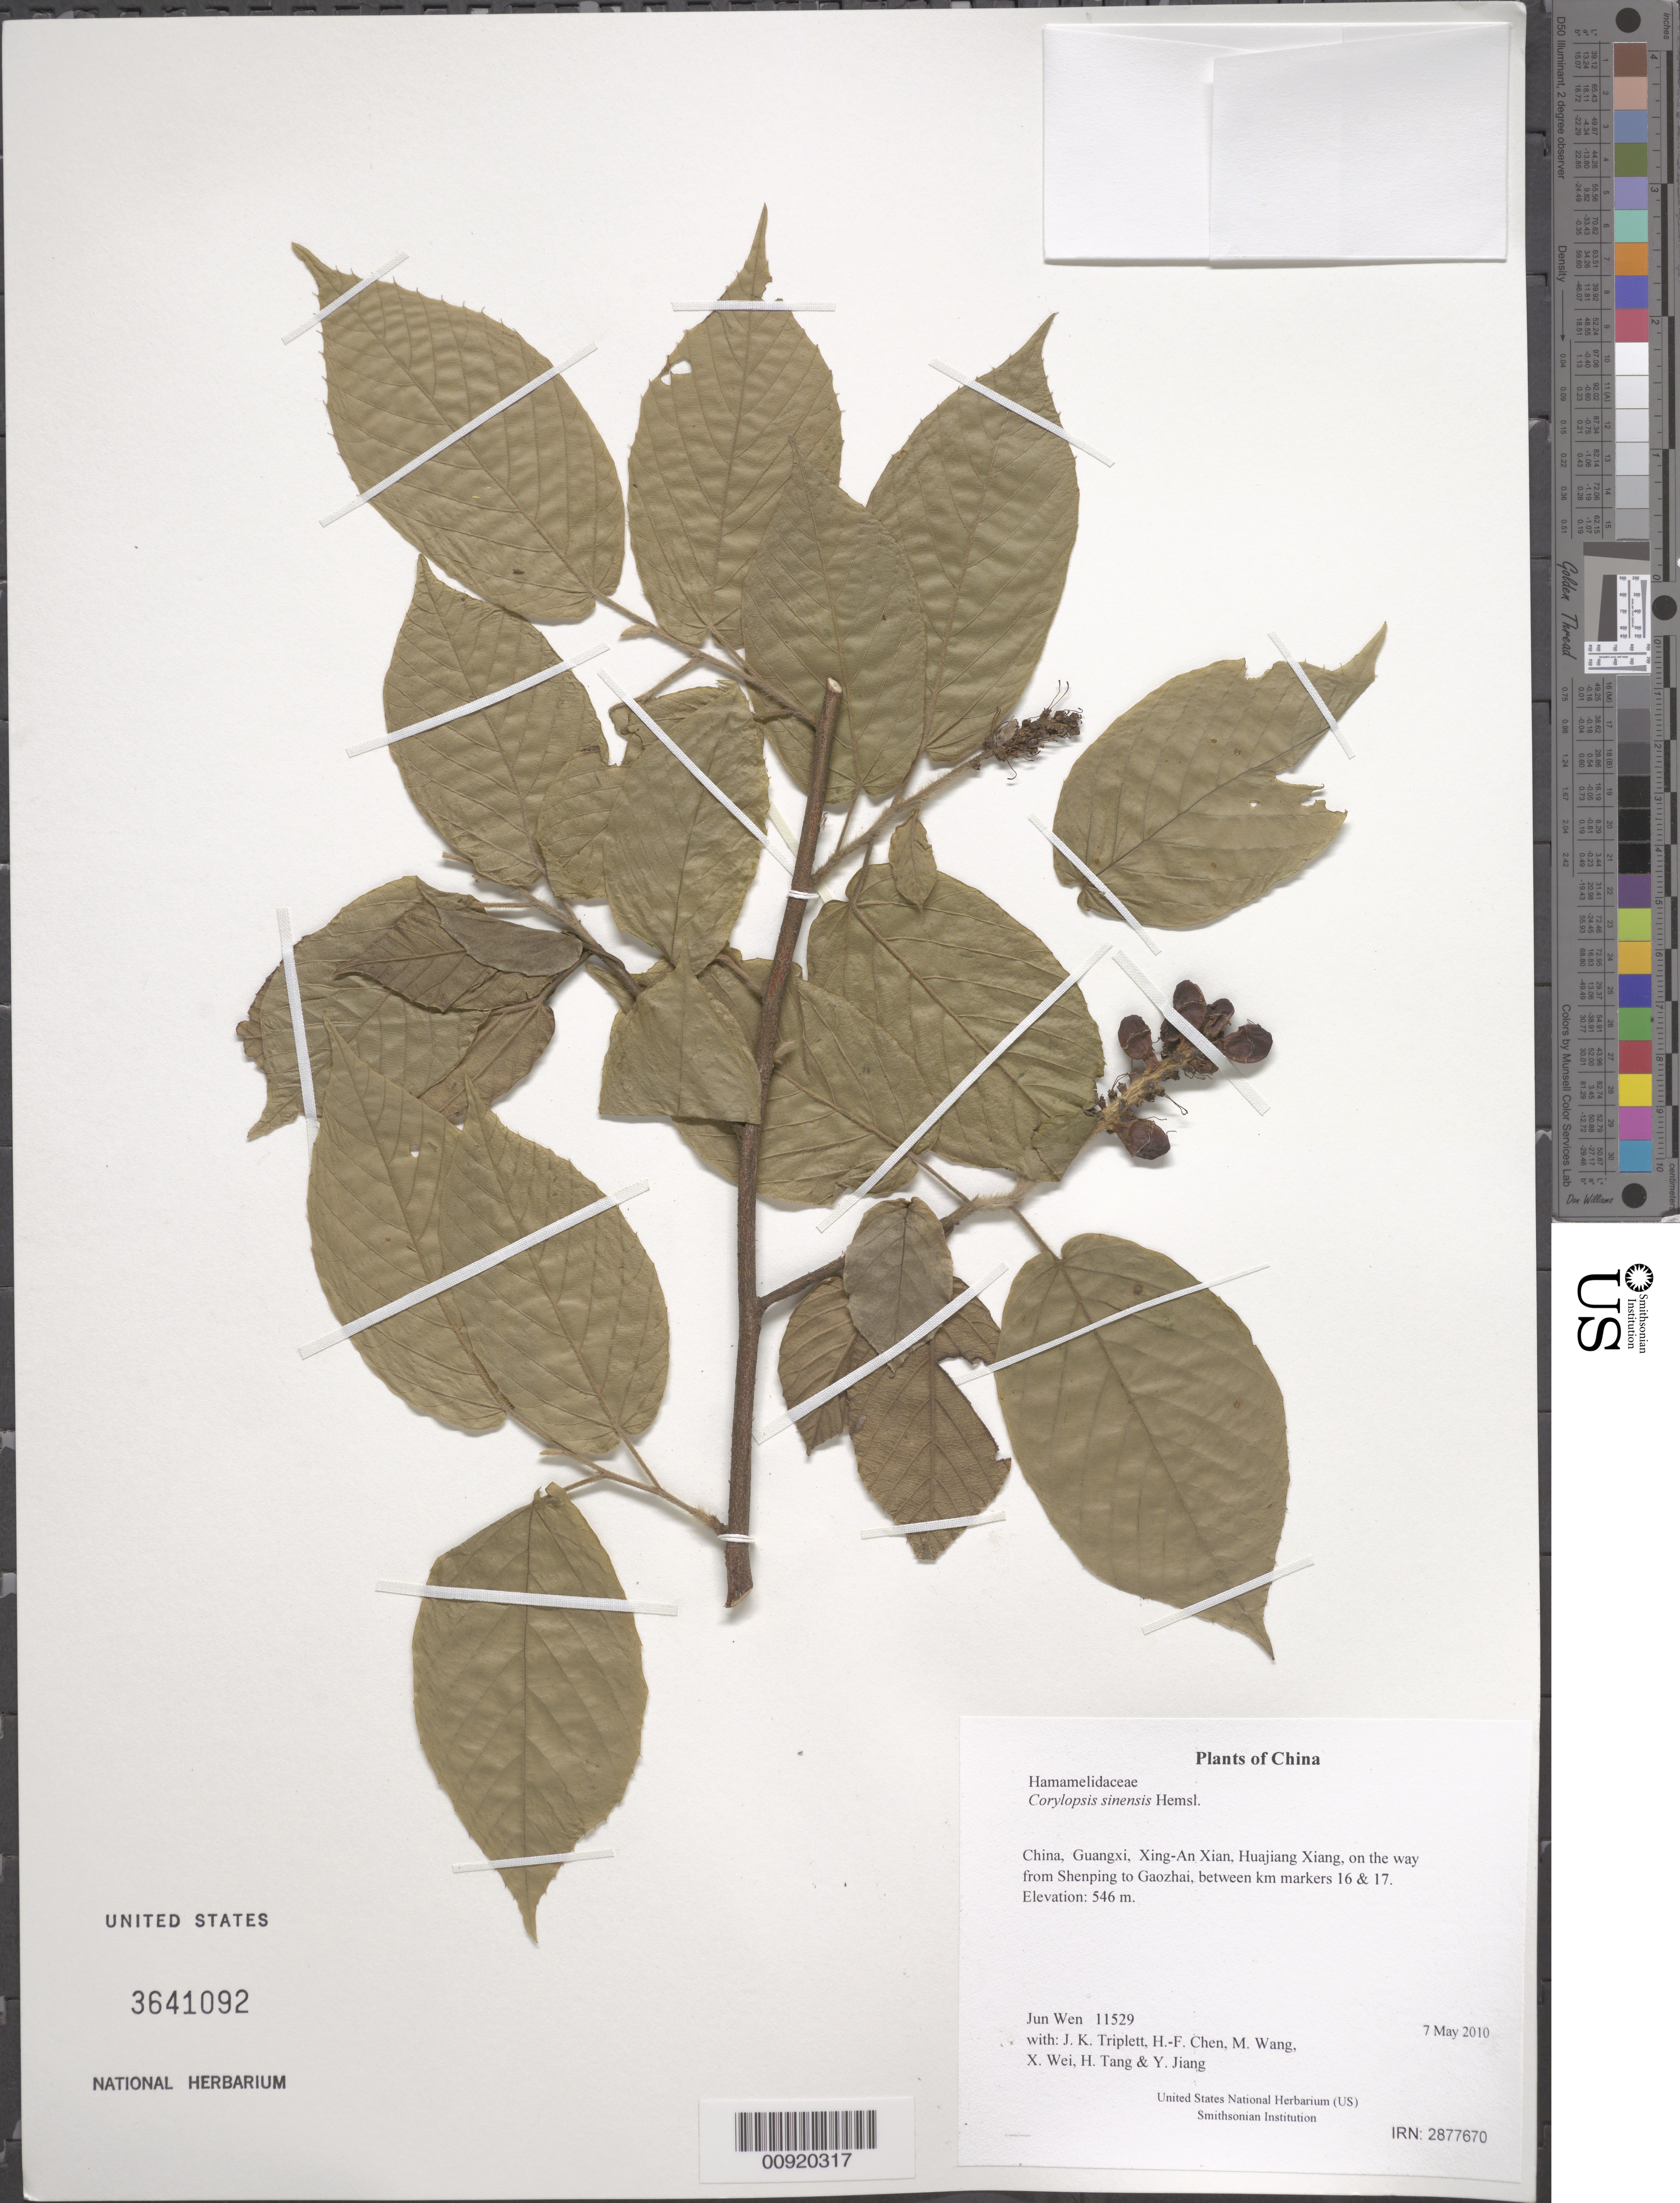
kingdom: Plantae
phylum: Tracheophyta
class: Magnoliopsida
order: Saxifragales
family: Hamamelidaceae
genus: Corylopsis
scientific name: Corylopsis sinensis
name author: Hemsl.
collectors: J. Wen, J. K. Triplett, H.-F. Chen, M. Wang, X. Wei, H. Tang & Y. Jiang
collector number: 11529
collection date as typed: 7 May 2010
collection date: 2010-05-07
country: China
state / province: Guangxi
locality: Xing-An Xian, Huajiang Xiang, on the way from Shenping to Gaozhai, between km markers 16 & 17.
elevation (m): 546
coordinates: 25 49.932 N, 110 27.675 E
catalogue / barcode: US 3641092